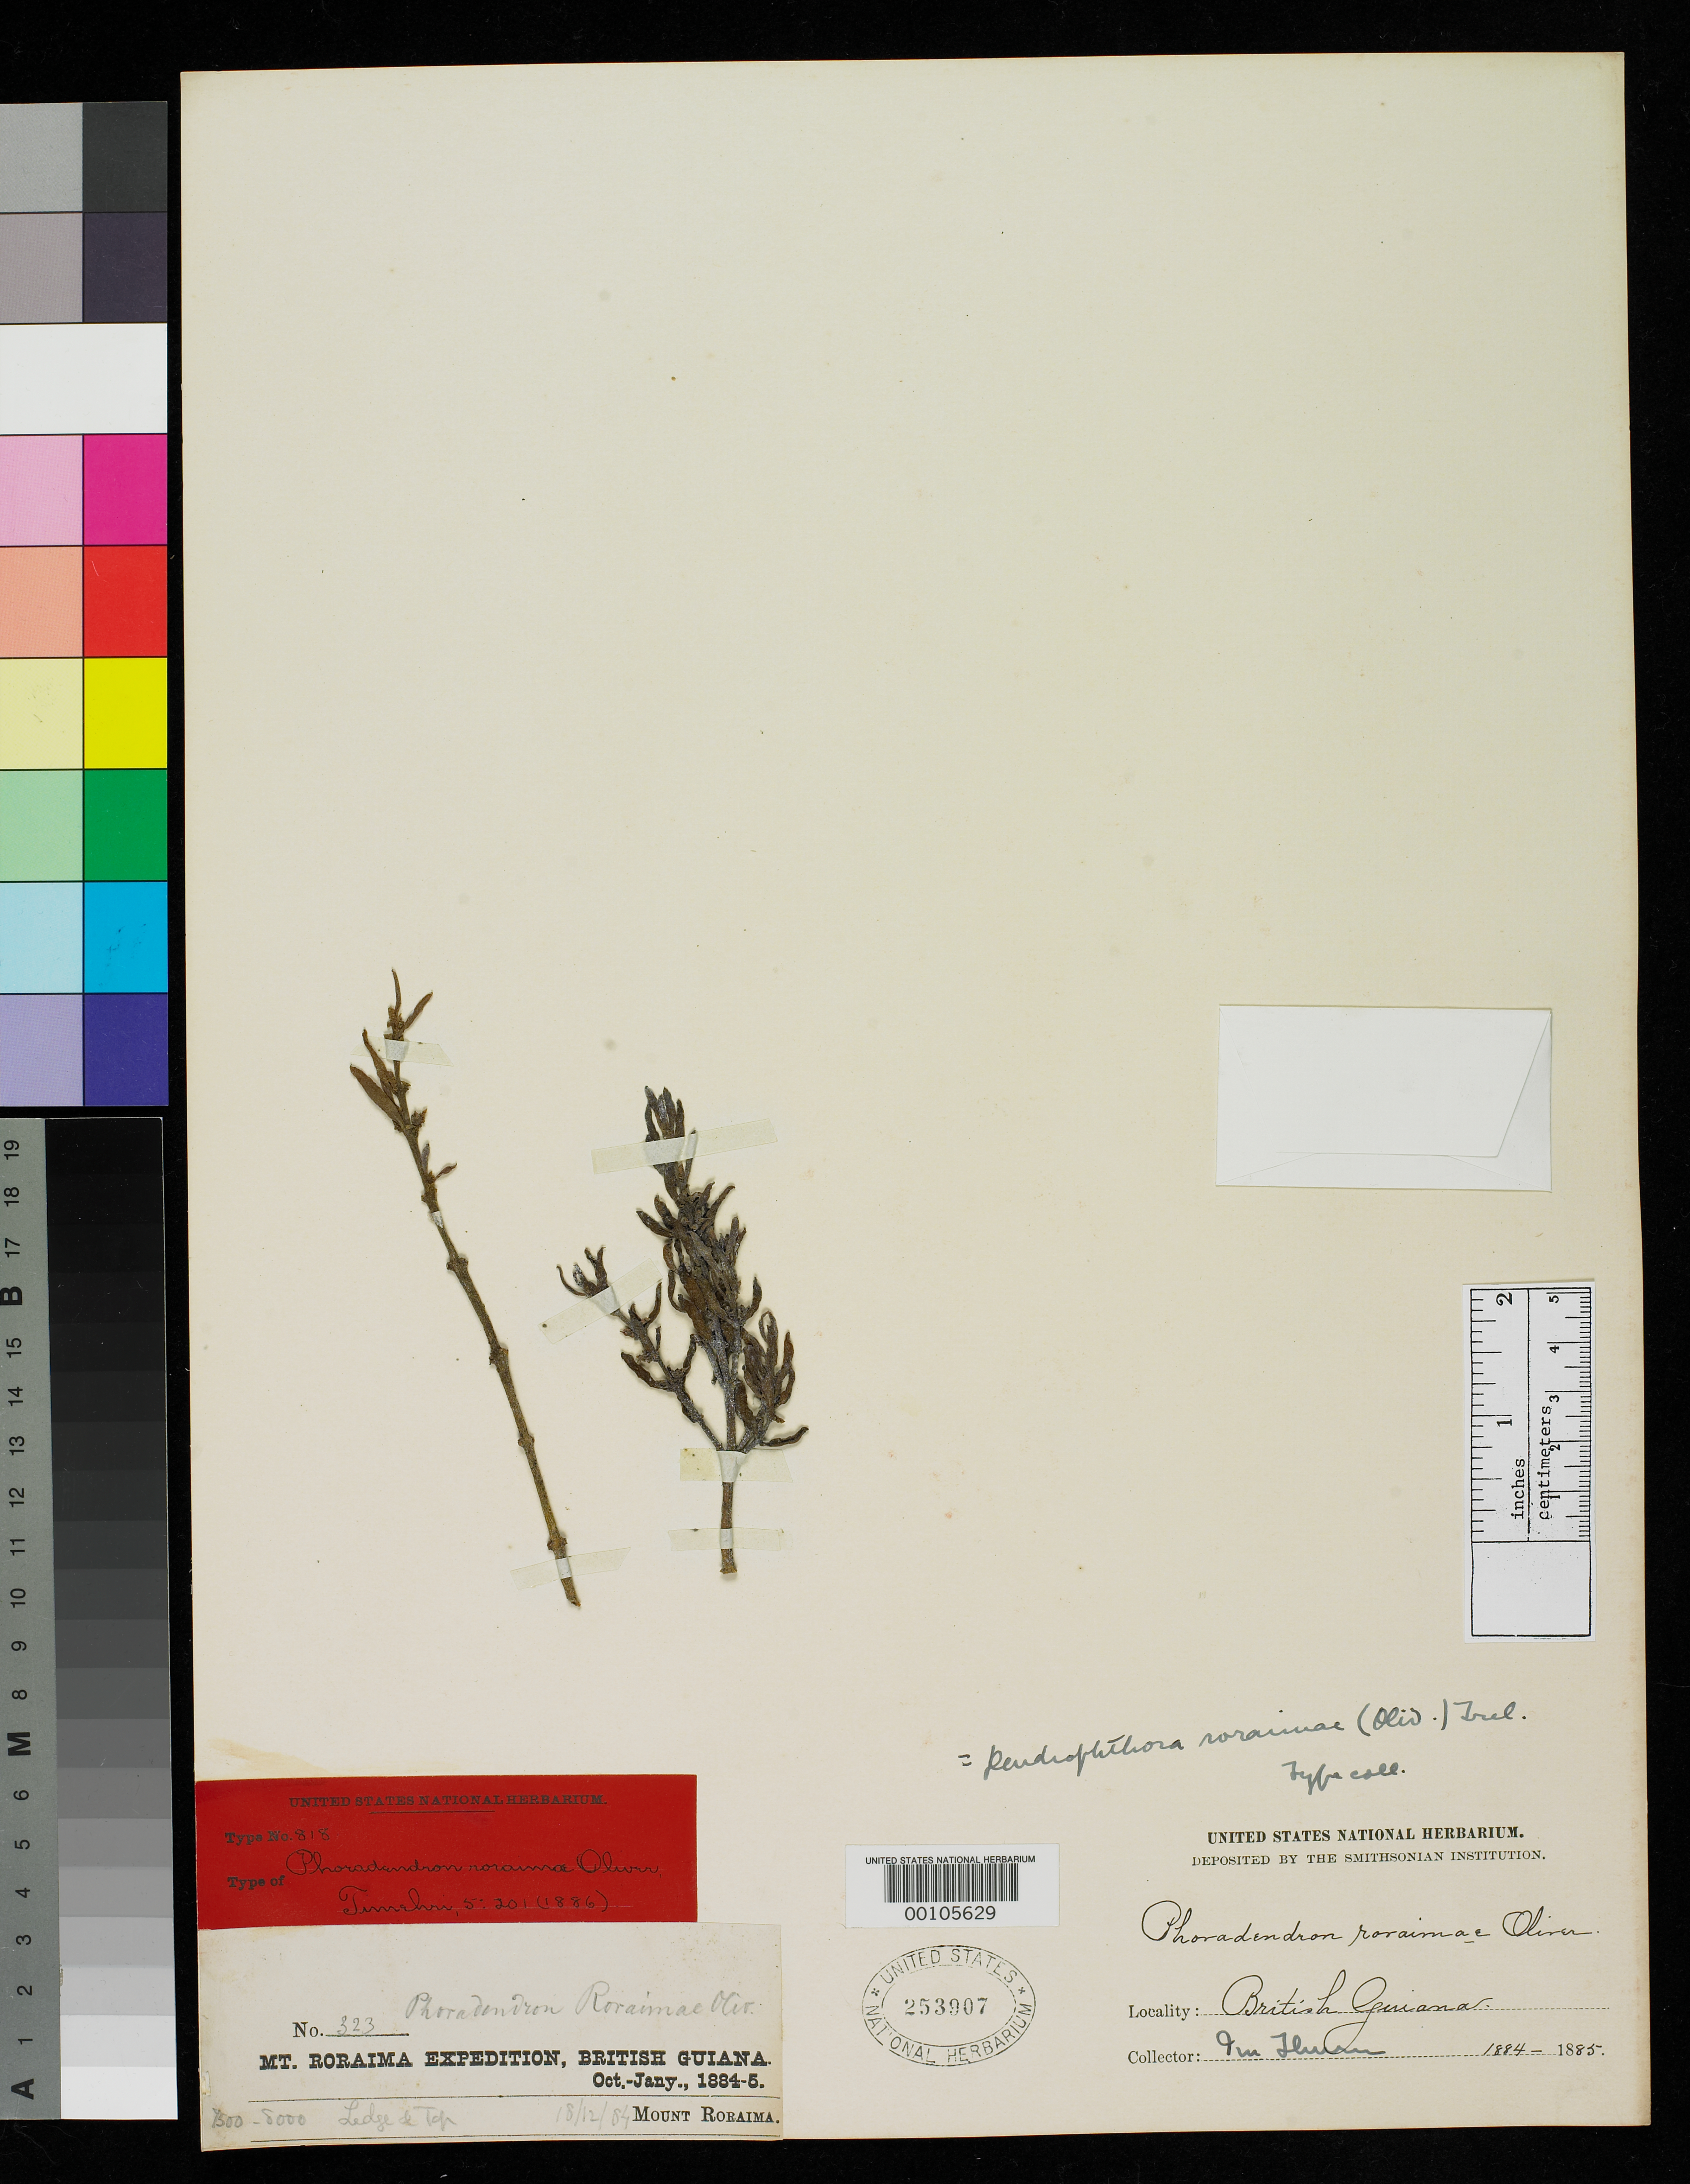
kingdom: Plantae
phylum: Tracheophyta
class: Magnoliopsida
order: Santalales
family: Viscaceae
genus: Phoradendron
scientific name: Phoradendron roraimae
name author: Oliv.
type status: Type Collection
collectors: E. F. im Thurn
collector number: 323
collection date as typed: Oct 1884 to -- Jan 1885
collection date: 1884-10/1885-01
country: Guyana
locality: Mt. Roranima, ledge and summit.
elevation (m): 2286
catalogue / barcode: US 253907